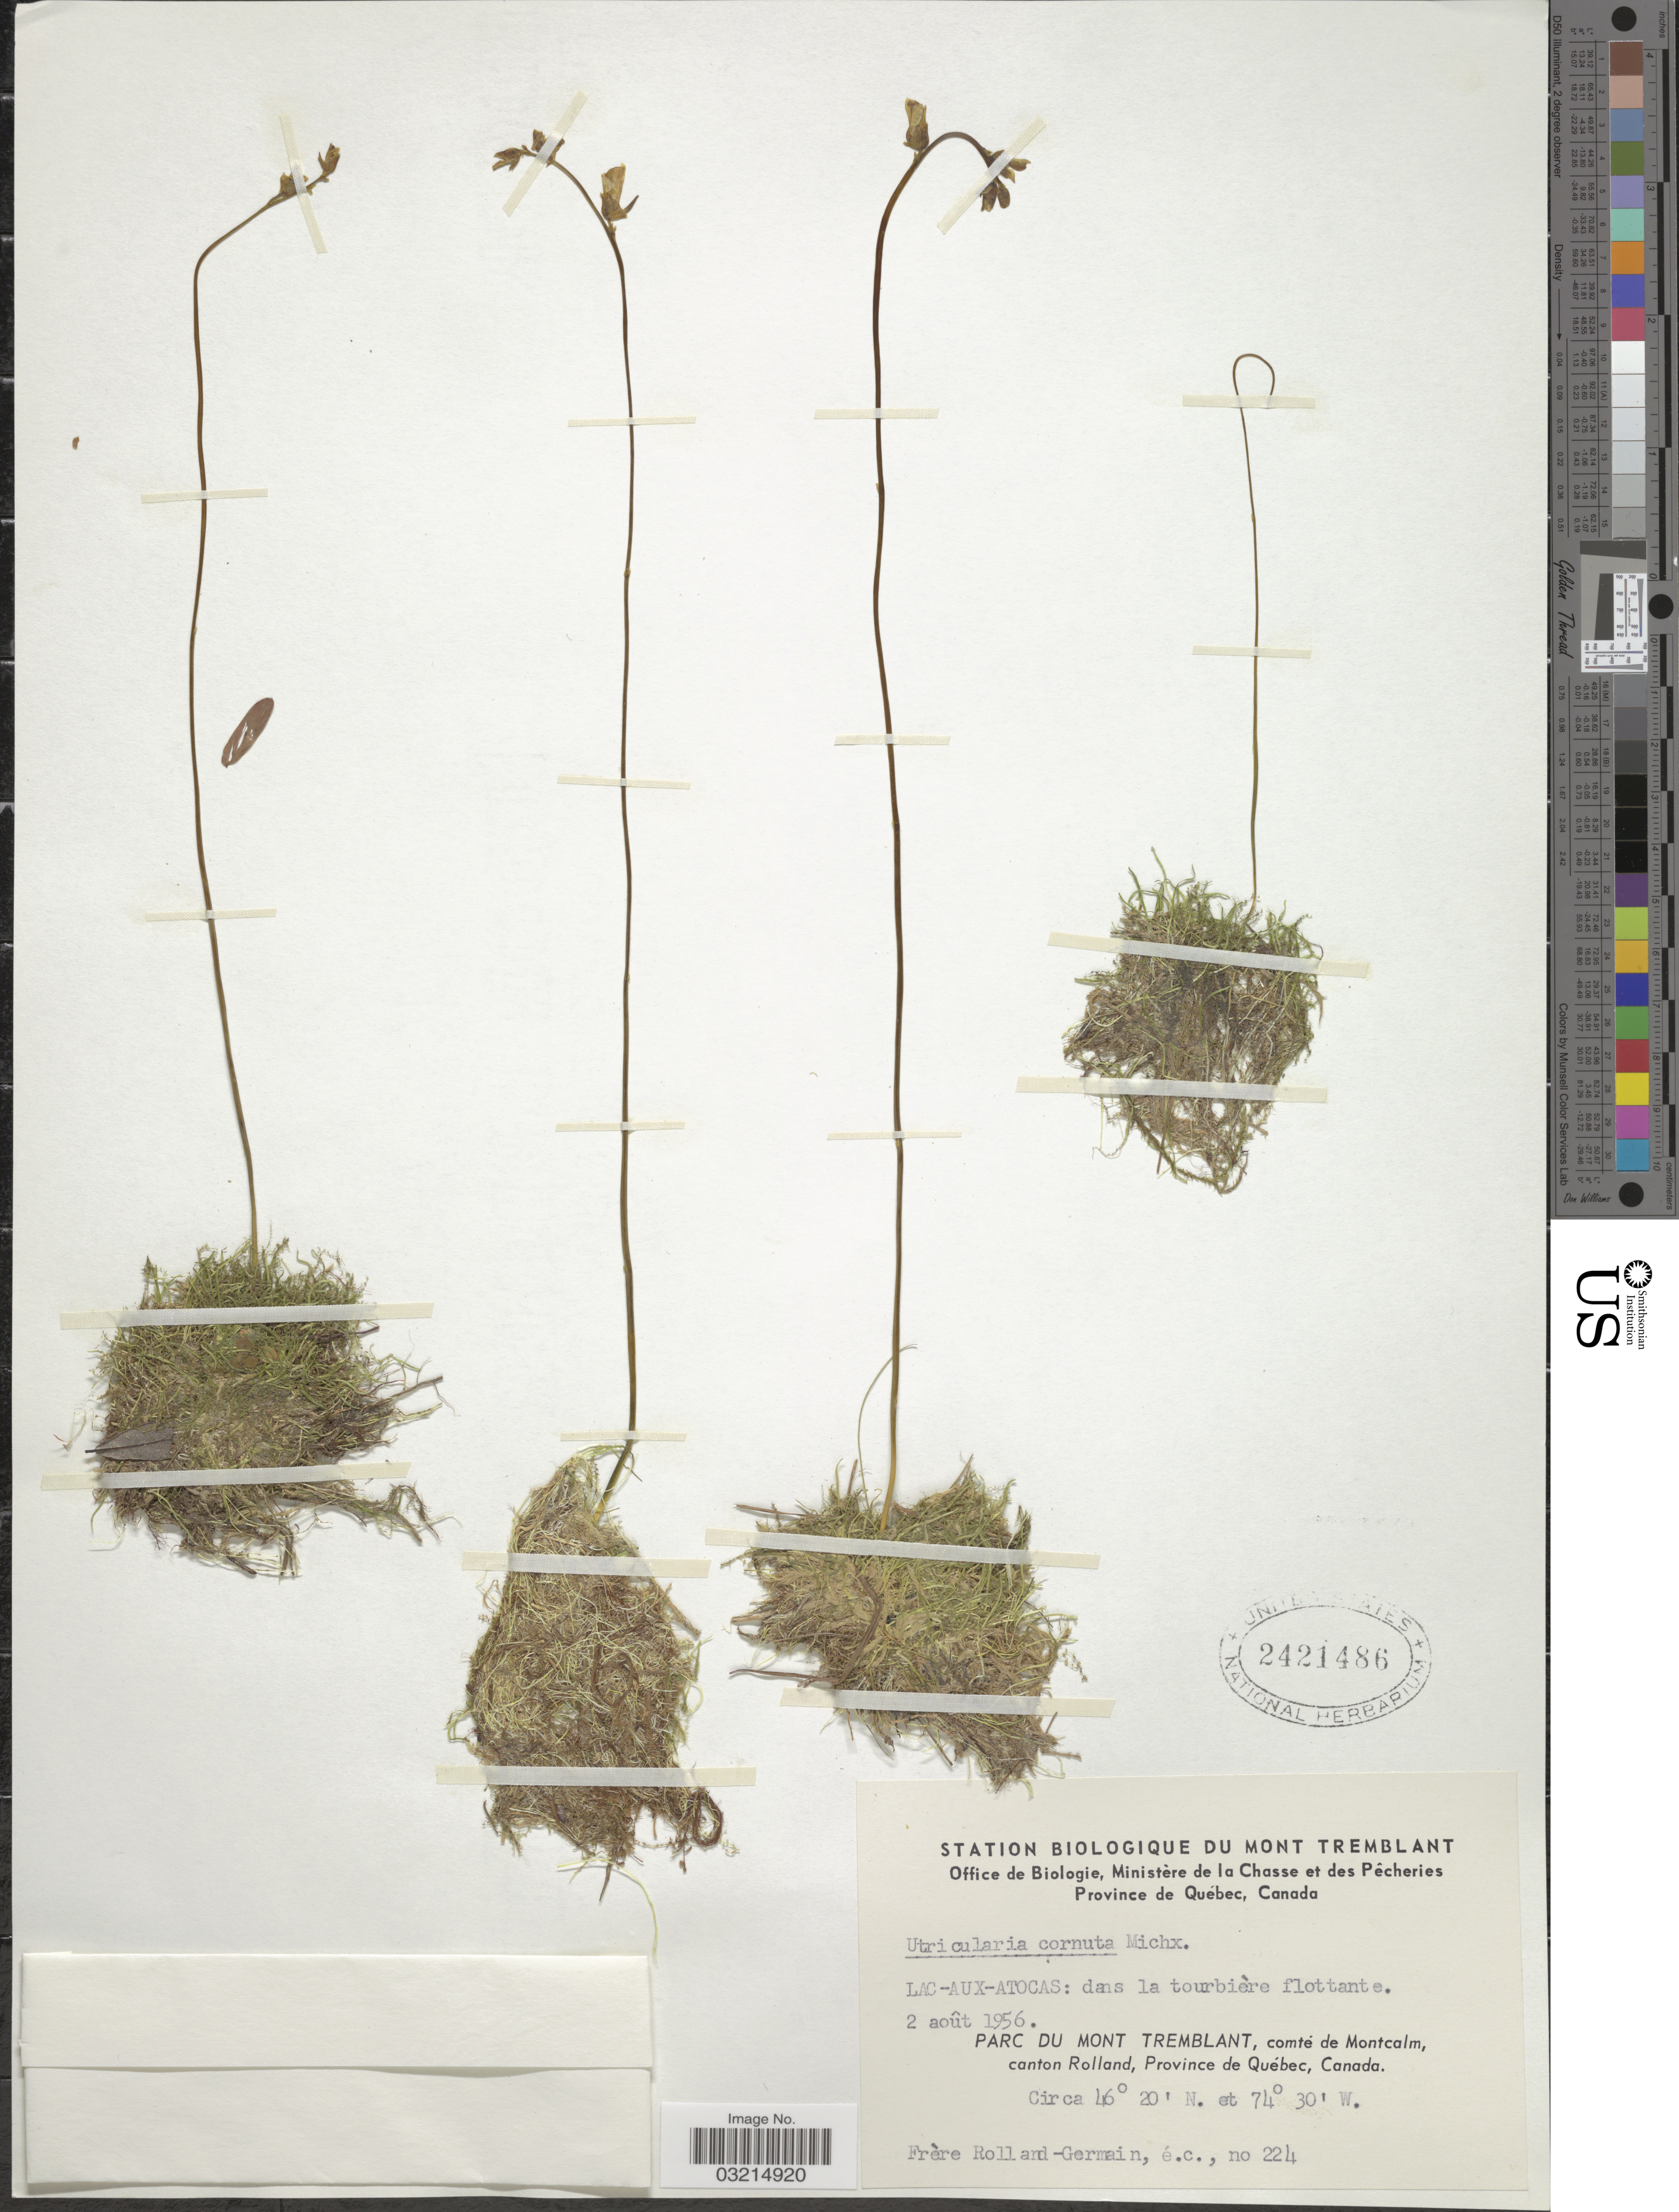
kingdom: Plantae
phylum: Tracheophyta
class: Magnoliopsida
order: Lamiales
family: Lentibulariaceae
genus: Utricularia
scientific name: Utricularia cornuta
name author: Michx.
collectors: Rolland-Germain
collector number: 224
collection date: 1956-08-02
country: Canada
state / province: Quebec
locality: Lac-Aux-Atocas: dans la tourbière flottante. Parc du Mont Tremblant, comté de Montcalm, canton Rolland.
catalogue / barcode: US 2421486